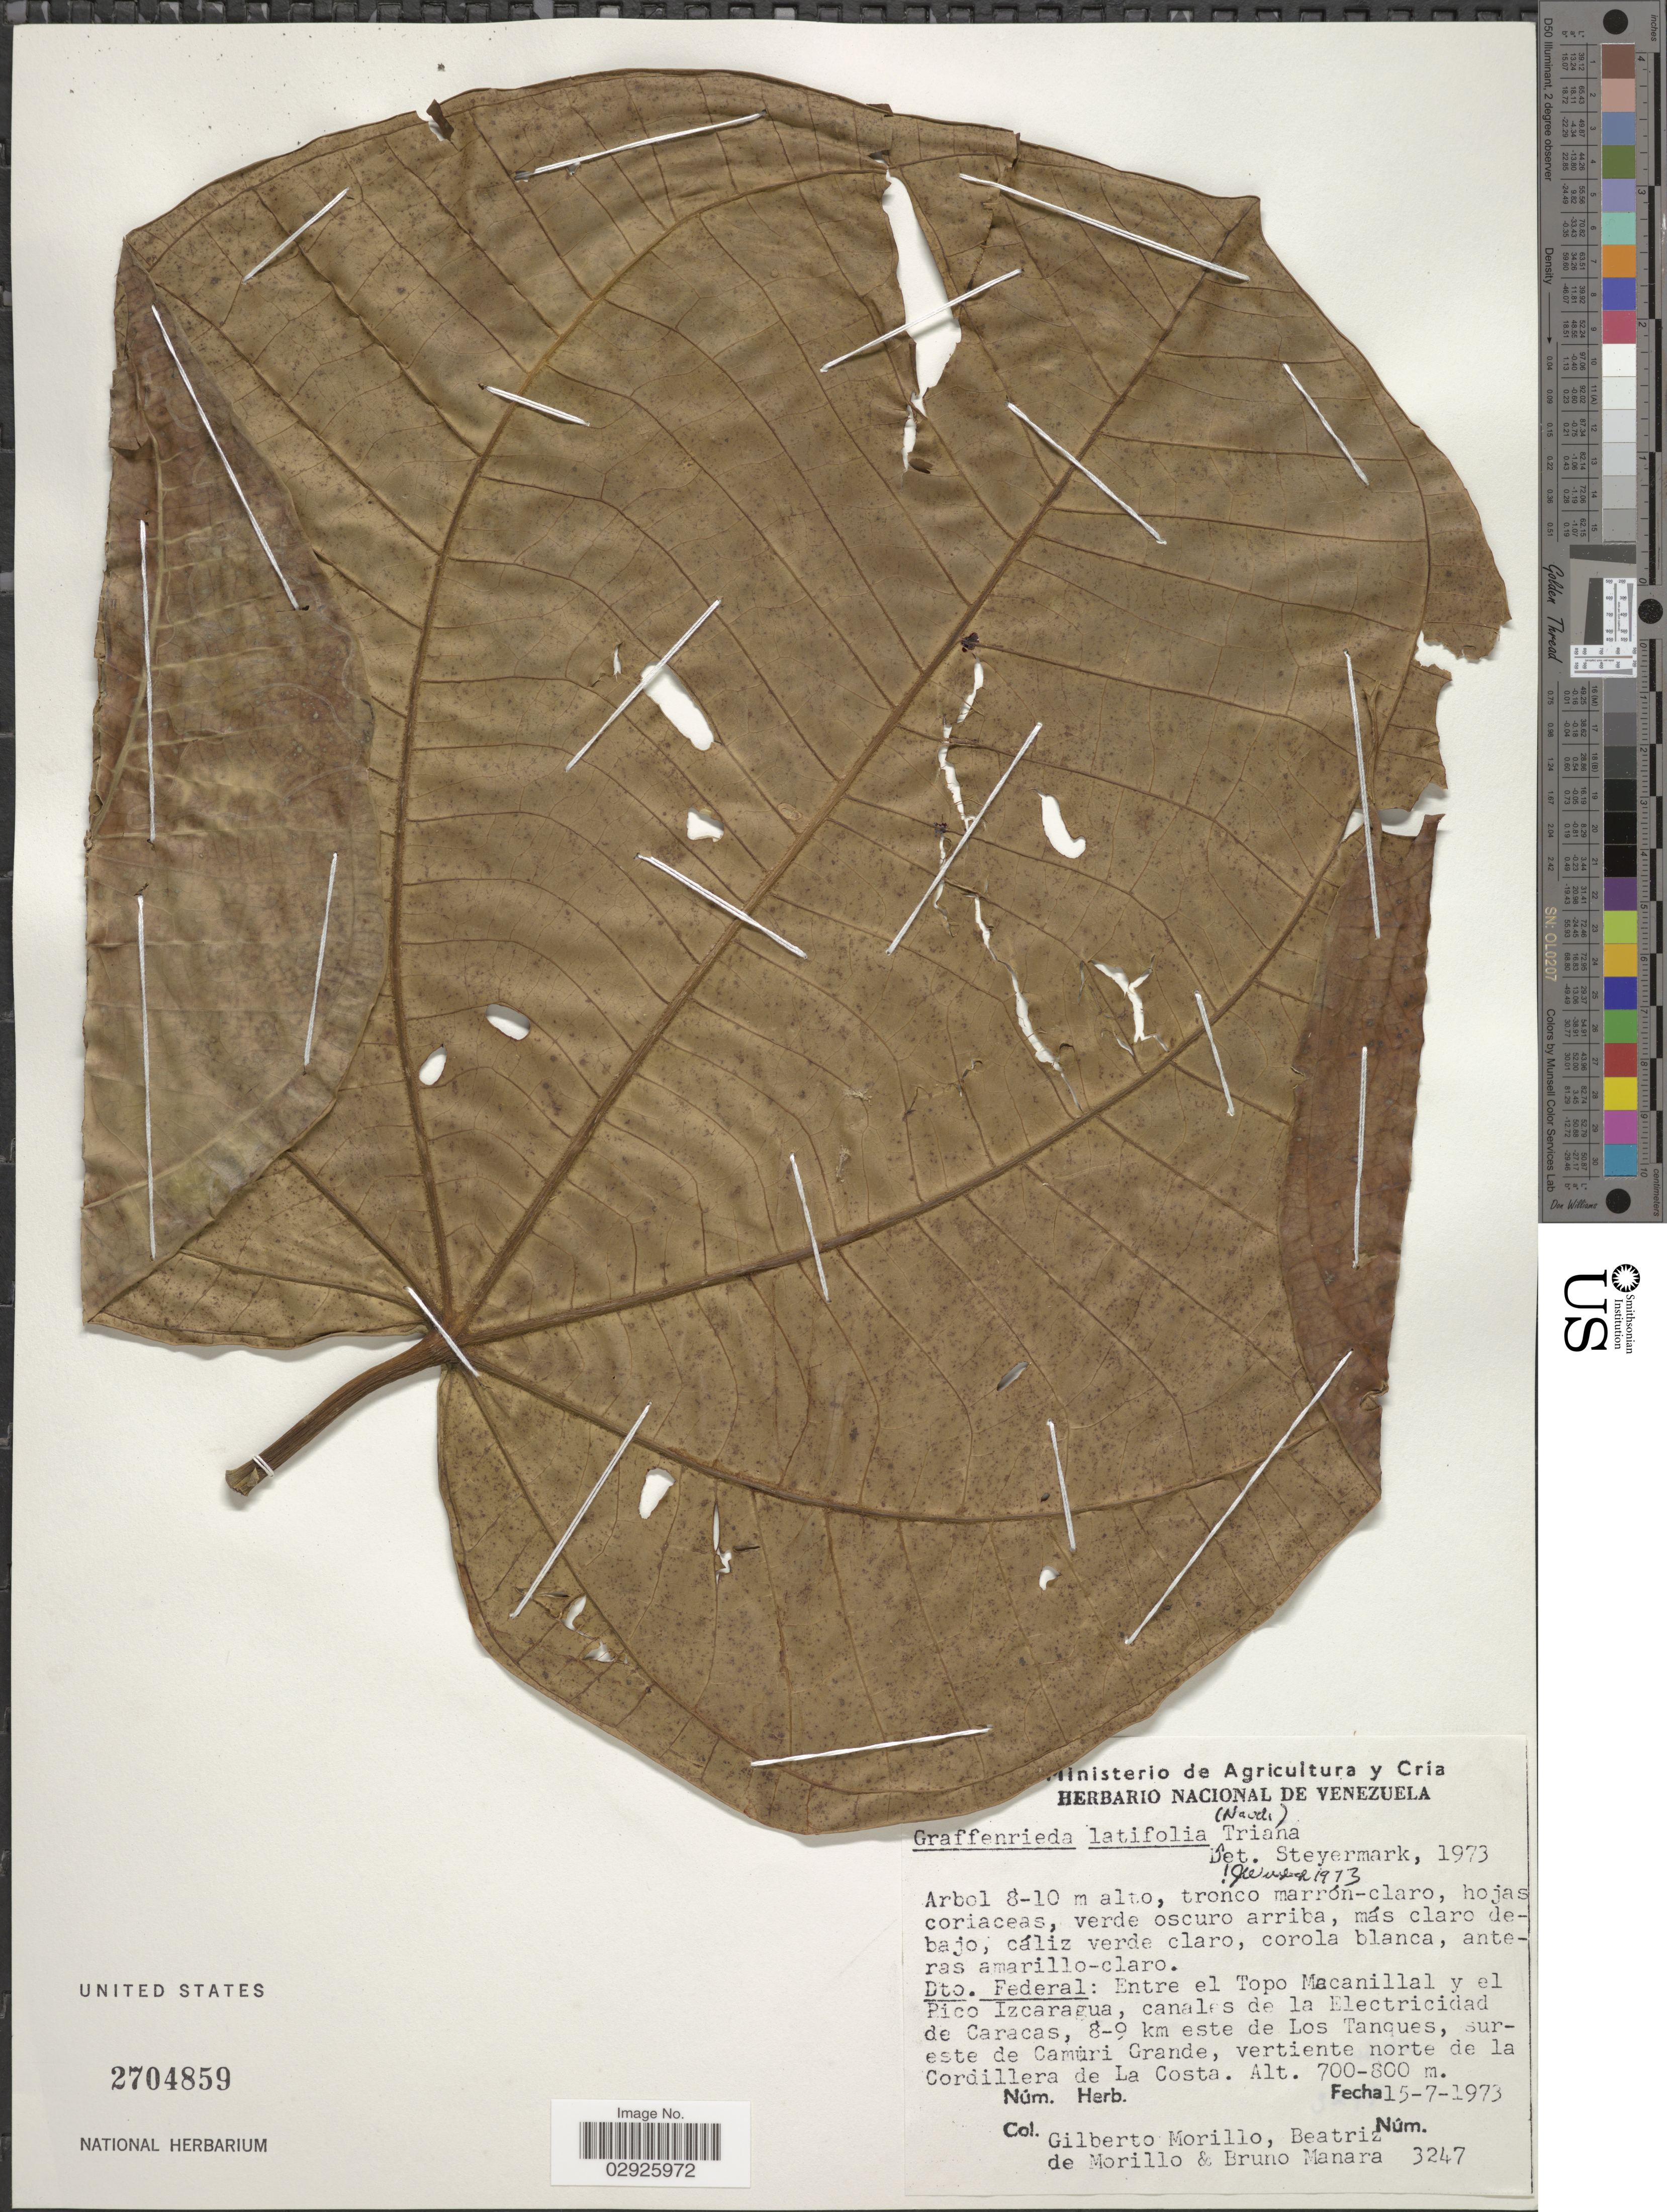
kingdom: Plantae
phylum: Tracheophyta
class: Magnoliopsida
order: Myrtales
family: Melastomataceae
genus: Graffenrieda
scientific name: Graffenrieda latifolia subsp. latifolia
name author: (Naudin) Triana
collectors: G. N. Morillo, B. Morillo & B. Manara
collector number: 3247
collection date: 1973-07-15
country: Venezuela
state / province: Distrito Federal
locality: Dto. Federal: Entre el Topo Macanillal y el Pico Izcaragua, canales de la Electricidad de Caracas, 8-9 km este de Los Tanques, sureste de Camuri Grande, vertiente norte de la Cordillera de La Costa.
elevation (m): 700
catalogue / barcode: US 2704859